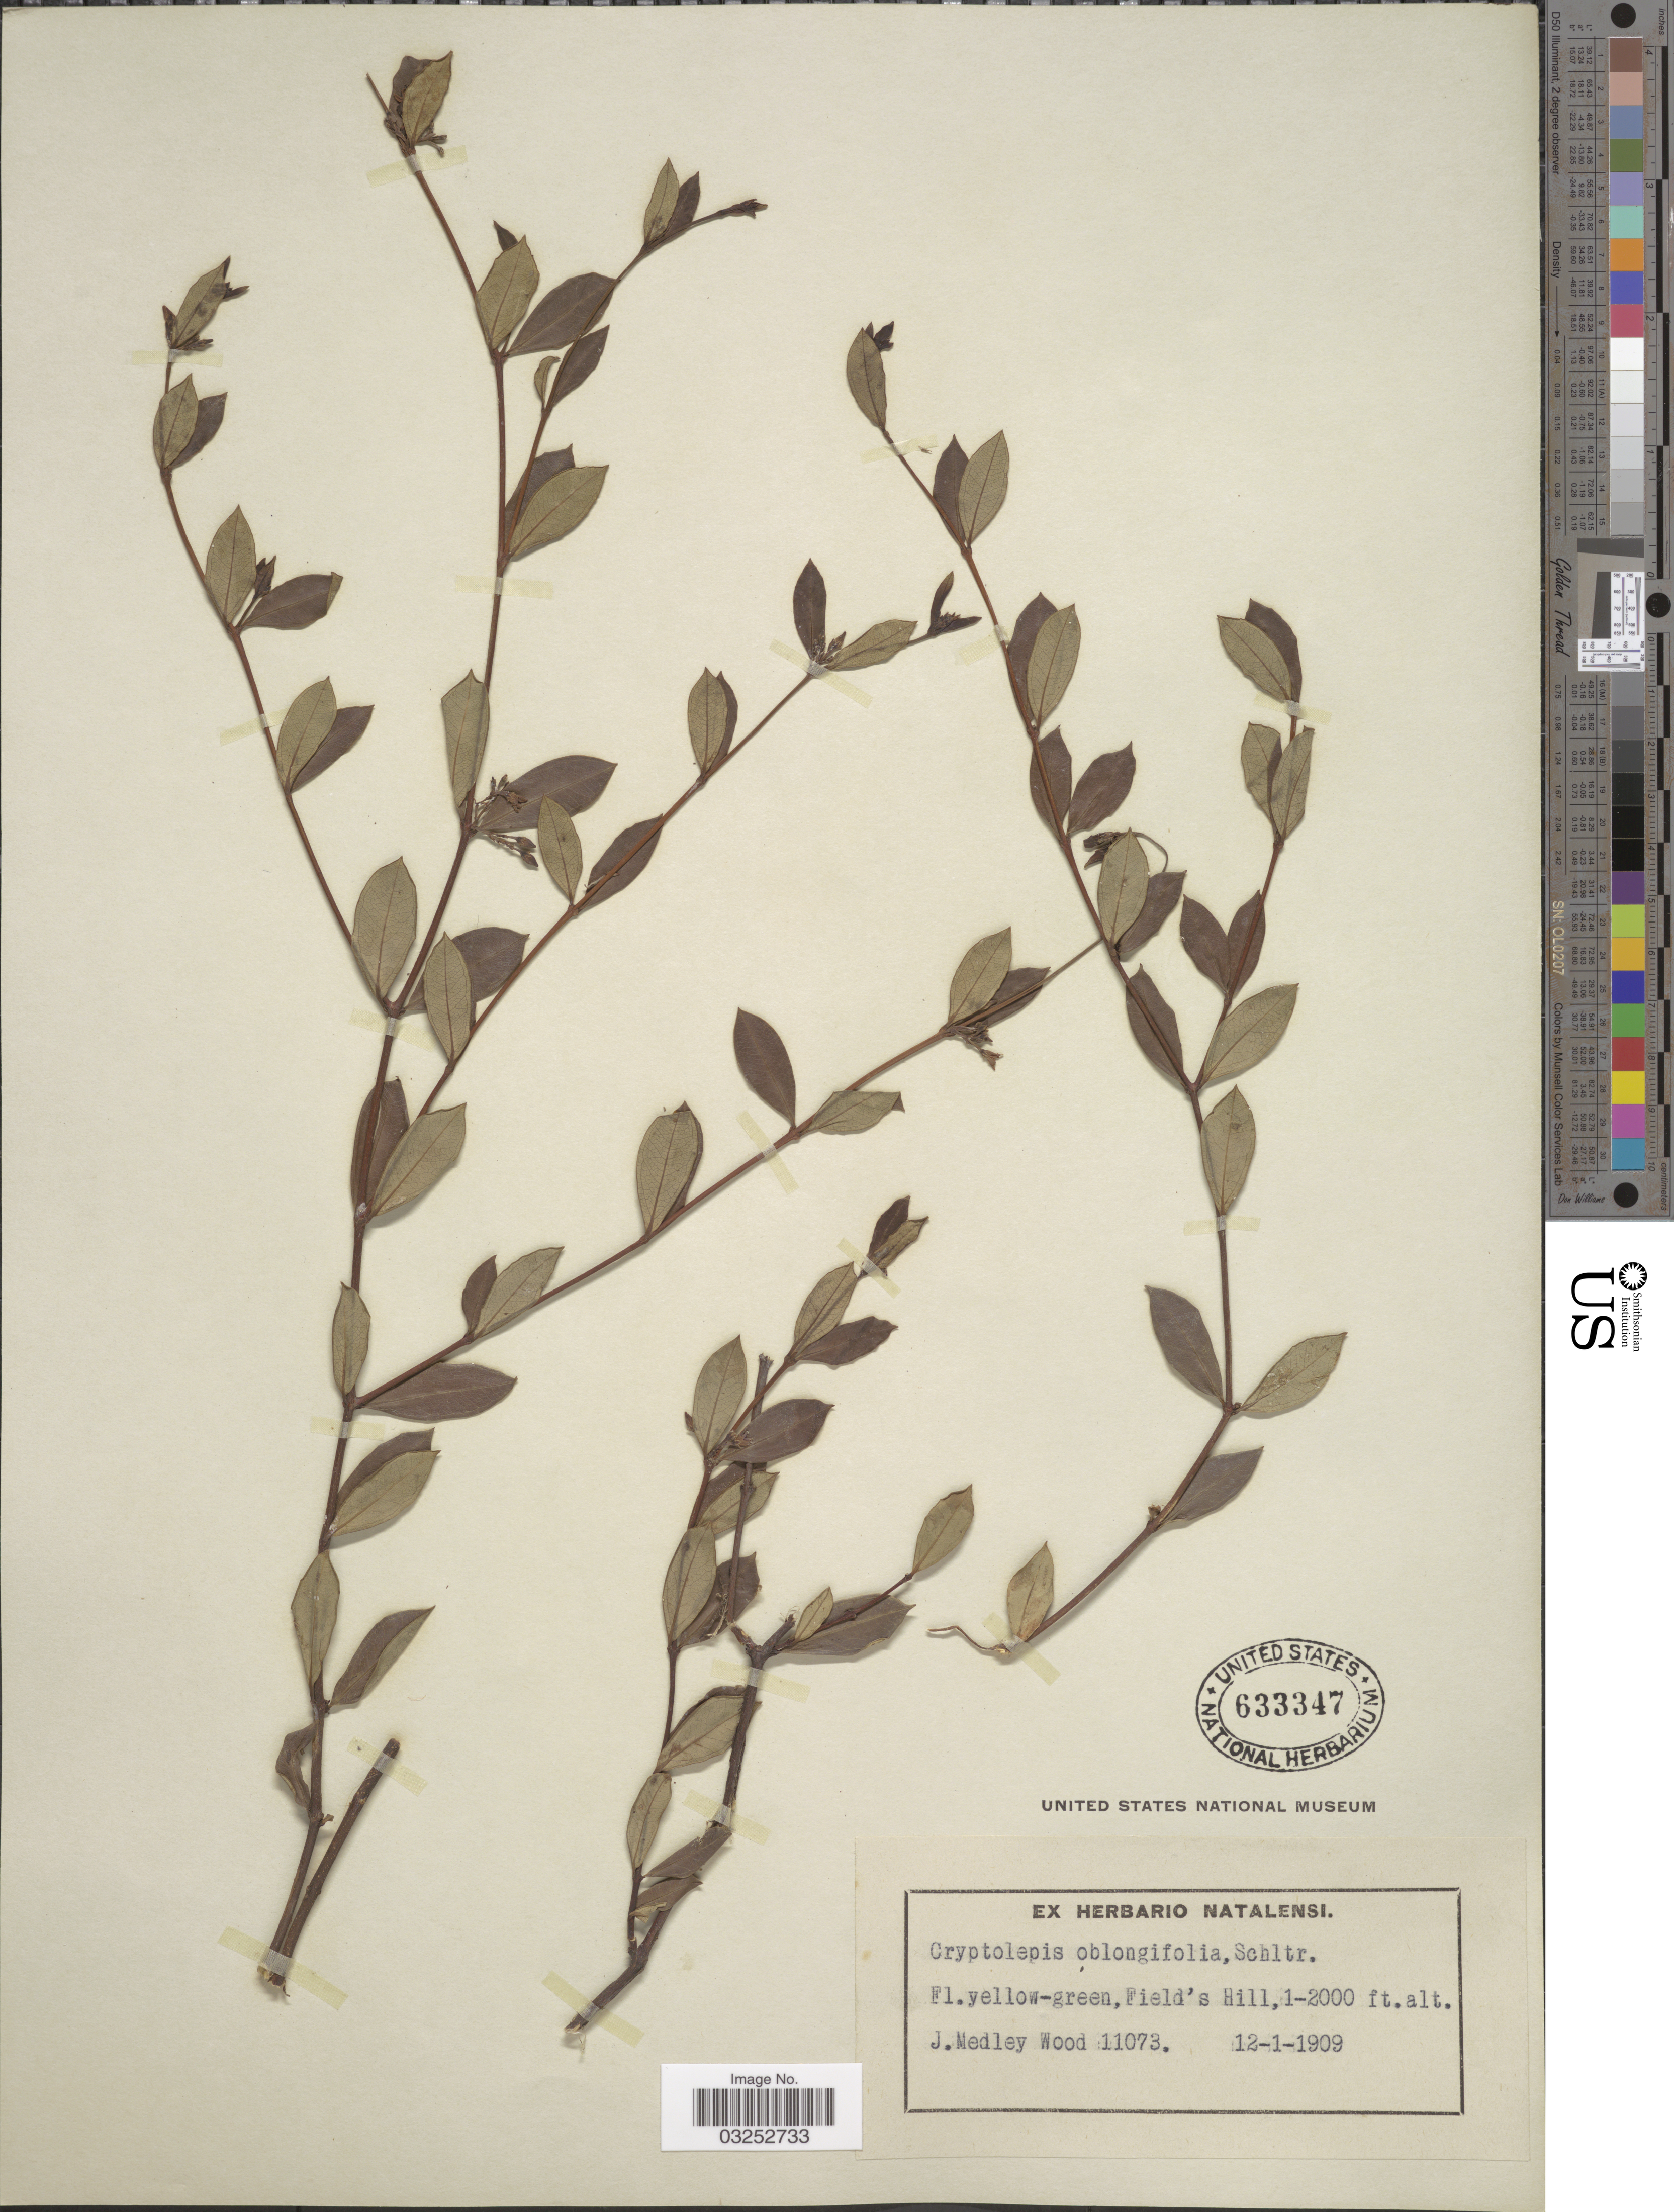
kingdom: Plantae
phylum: Tracheophyta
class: Magnoliopsida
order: Gentianales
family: Apocynaceae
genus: Cryptolepis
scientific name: Cryptolepis oblongifolia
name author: (Meisn.) Schltr.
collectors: J. Medley Wood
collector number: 11073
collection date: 1909-01-12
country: South Africa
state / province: KwaZulu-Natal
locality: Field's Hill.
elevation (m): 305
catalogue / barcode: US 633347